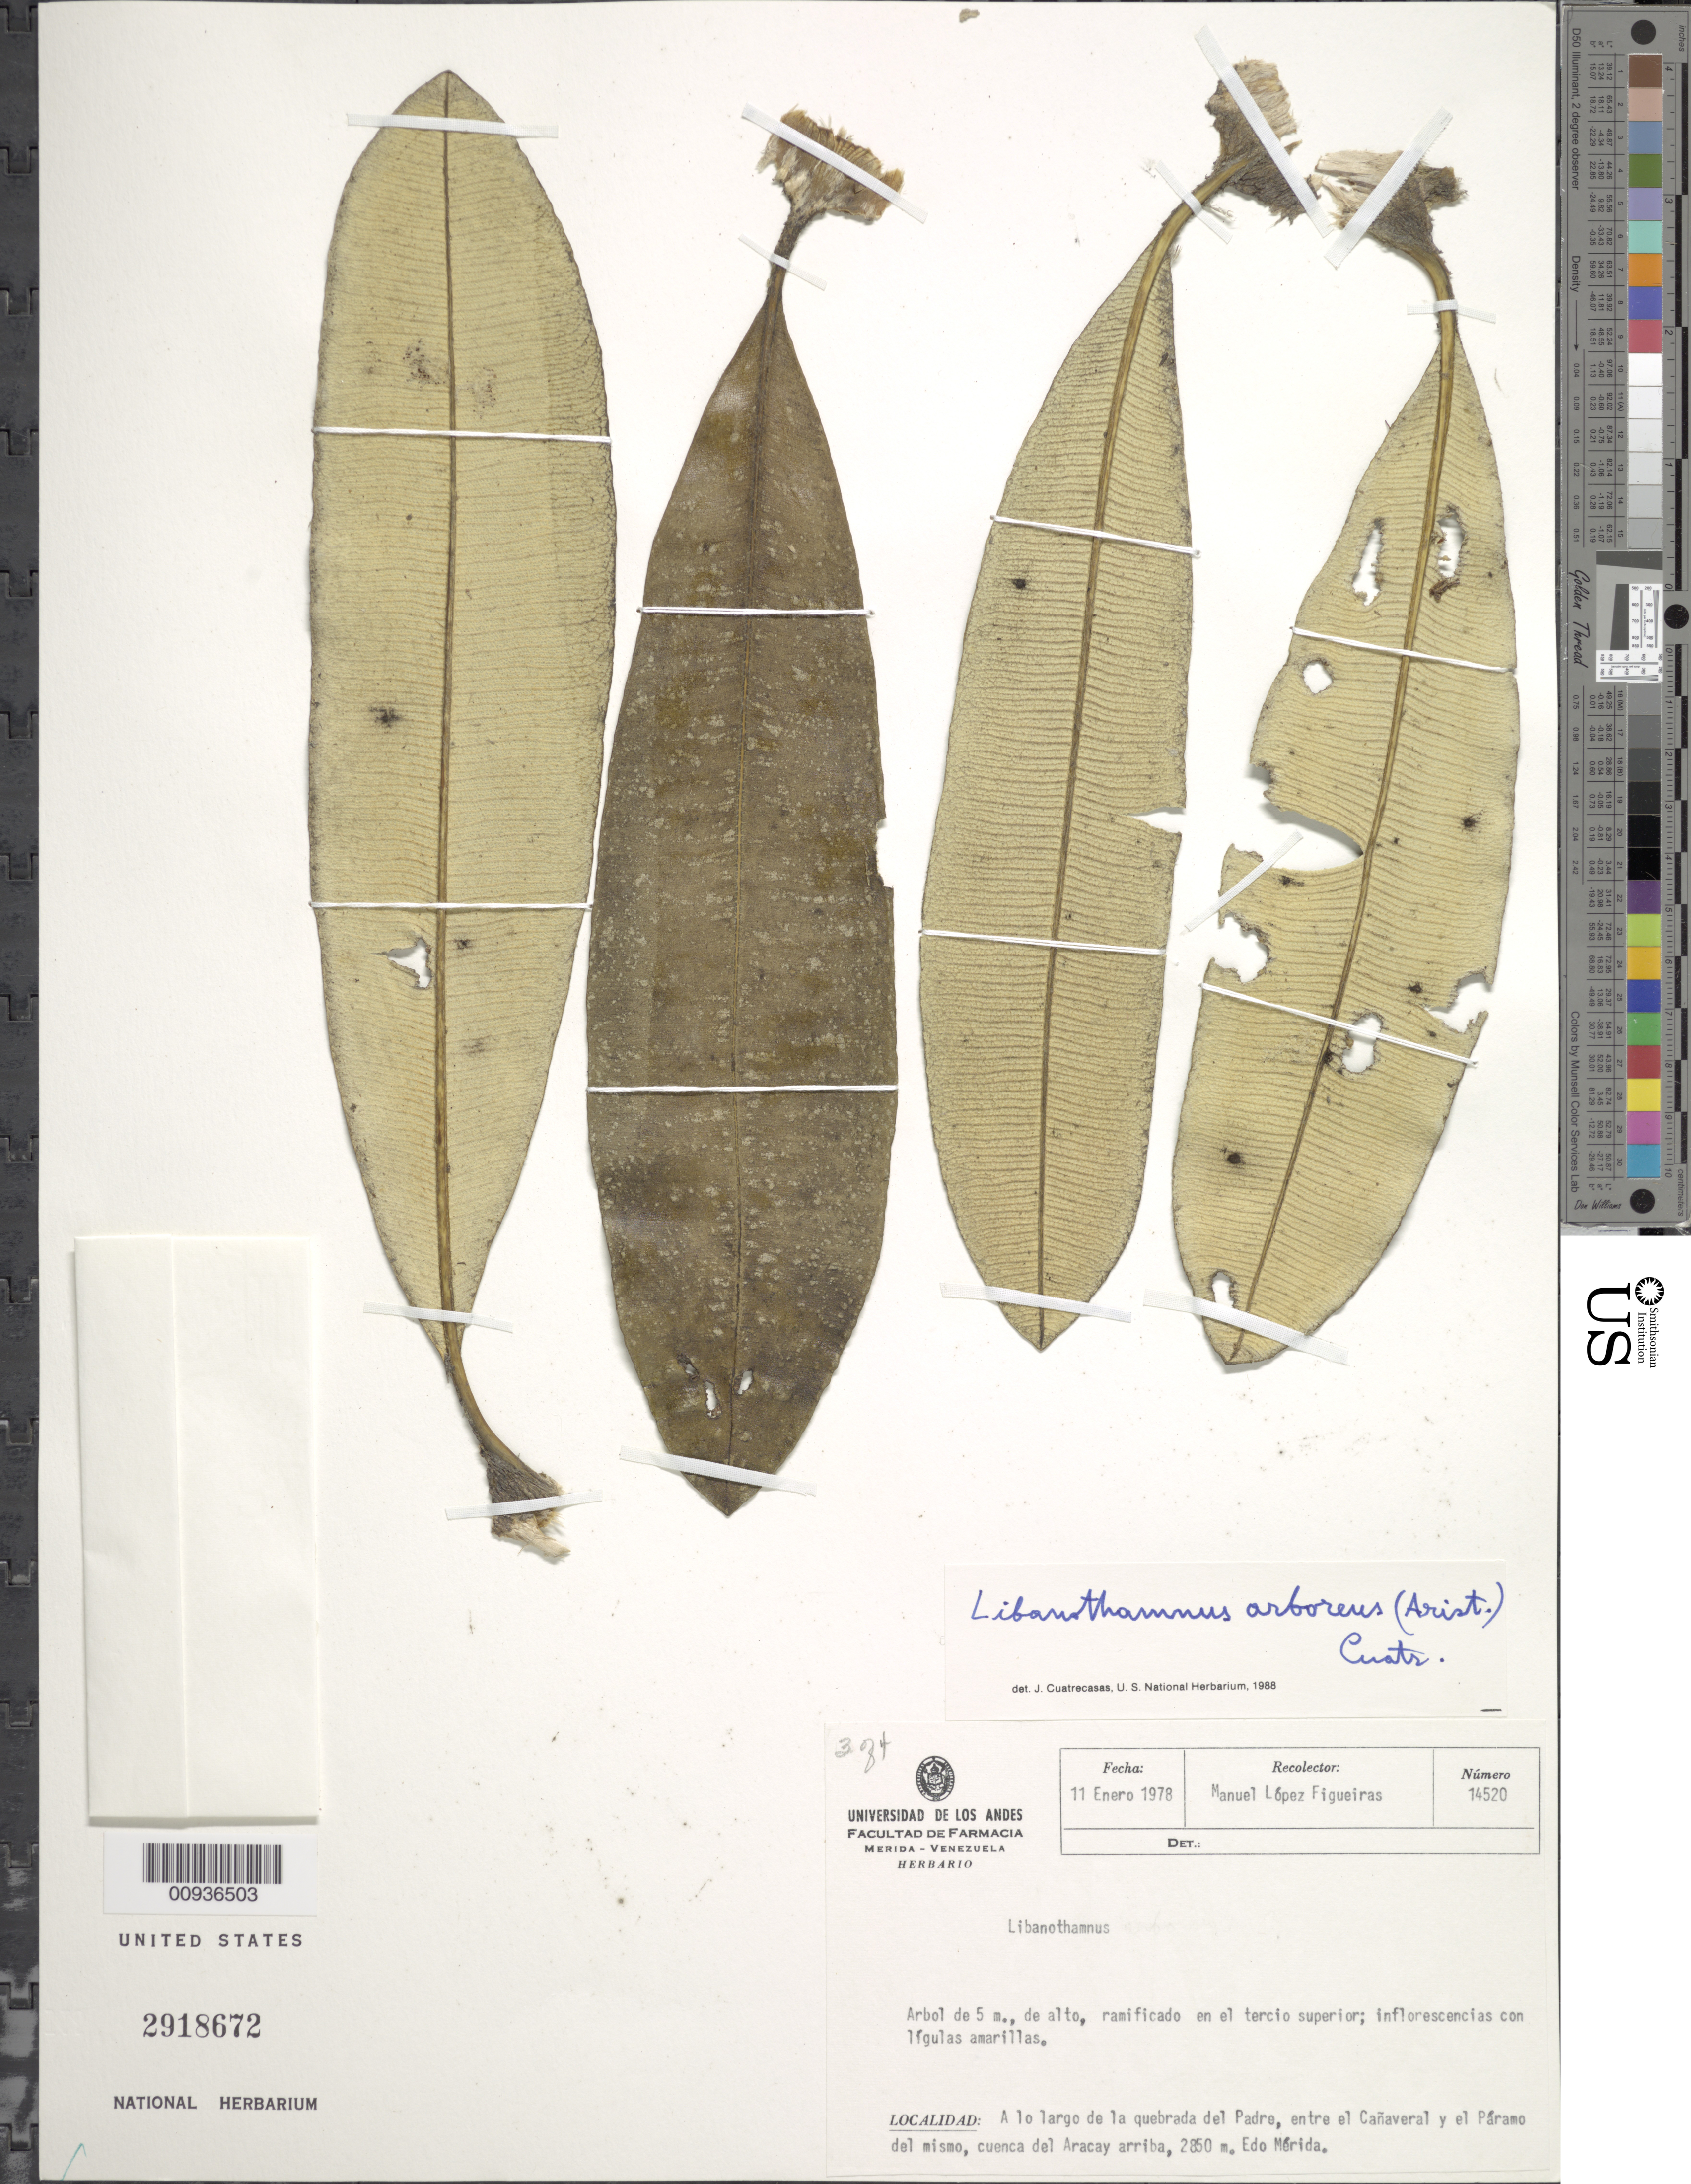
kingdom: Plantae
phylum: Tracheophyta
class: Magnoliopsida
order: Asterales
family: Asteraceae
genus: Libanothamnus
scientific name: Libanothamnus arboreus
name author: (Aristeg.) Cuatrec.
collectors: M. López Figueiras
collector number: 14520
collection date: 1978-01-11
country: Venezuela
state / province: Mérida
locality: Quebrada del Padre, entre el Canaveral y el Paramo del mismo, cuenca del Aracay arriba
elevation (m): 2850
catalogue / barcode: US 2918672